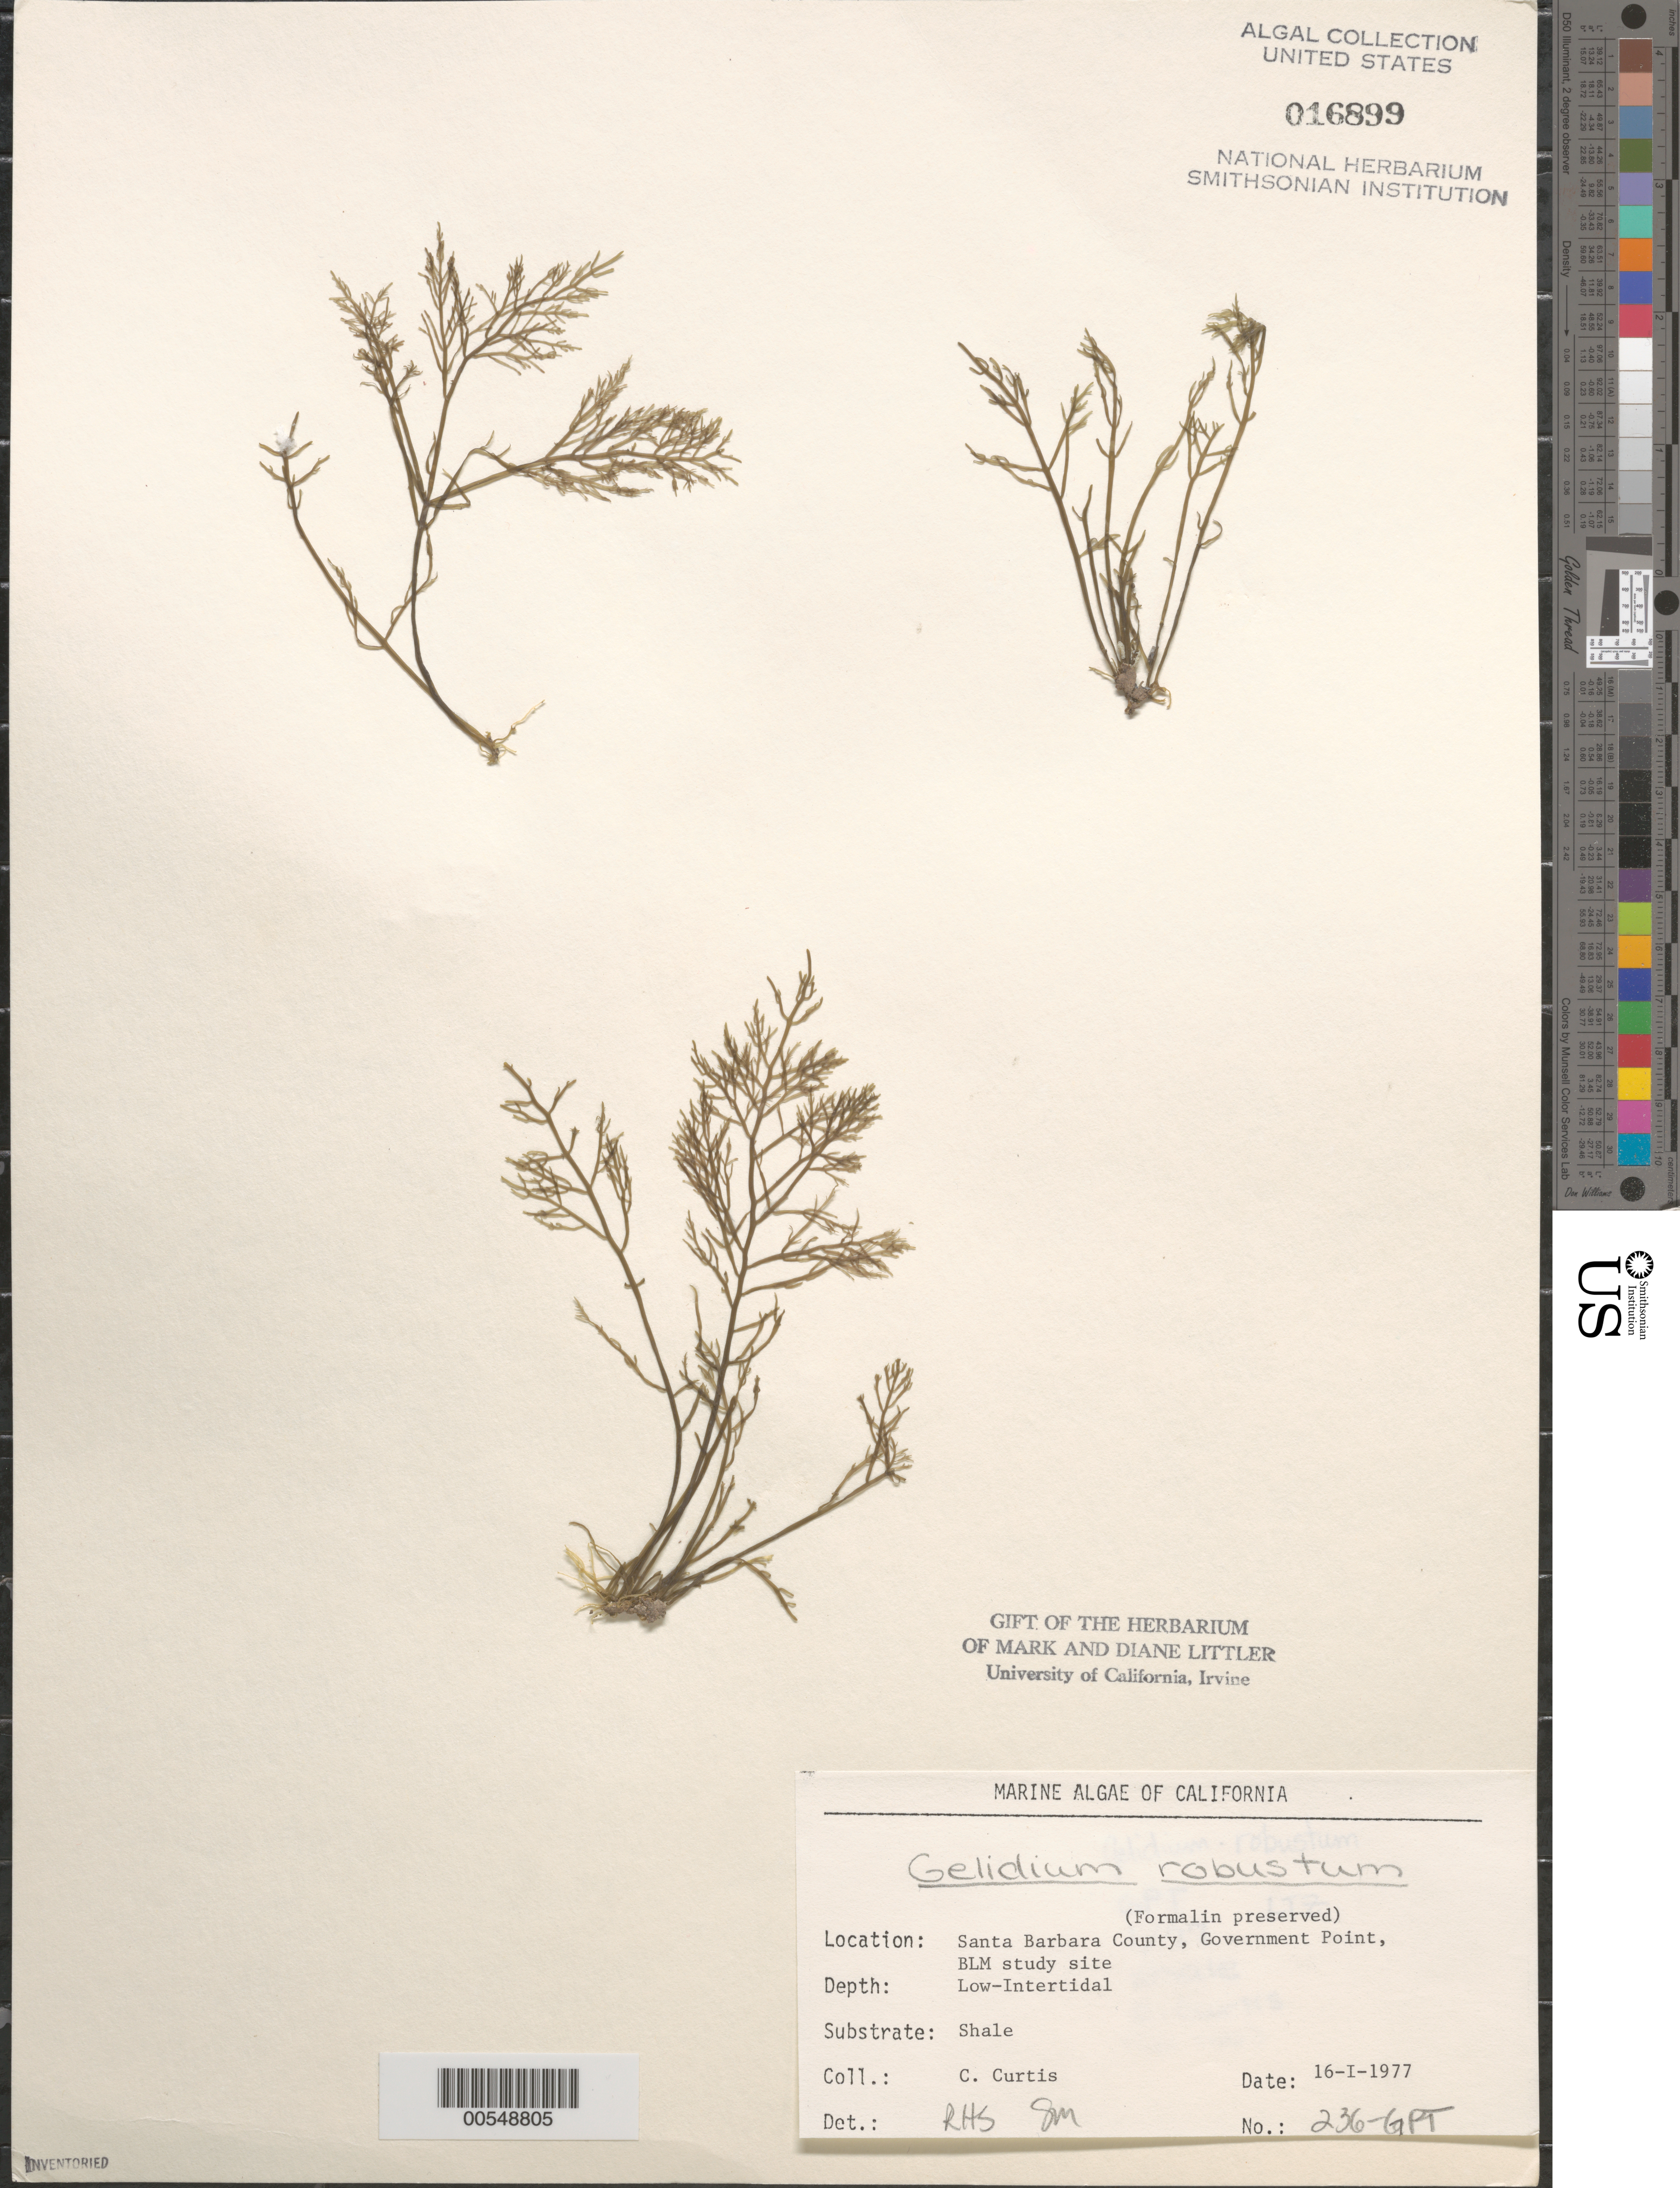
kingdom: Plantae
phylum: Rhodophyta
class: Florideophyceae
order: Gelidiales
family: Gelidiaceae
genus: Gelidium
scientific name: Gelidium robustum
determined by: Sims, Robert H.; Murray, S. N.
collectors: C. Curtis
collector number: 236-gpt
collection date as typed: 16 Jan 1977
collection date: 1977-01-16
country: United States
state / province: California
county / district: Santa Barbara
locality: Government Point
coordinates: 34 26'31"N, 120 24'06"W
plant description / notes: BLM-SOCALBIGHT Rocky Intertidal Survey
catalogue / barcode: US 16899